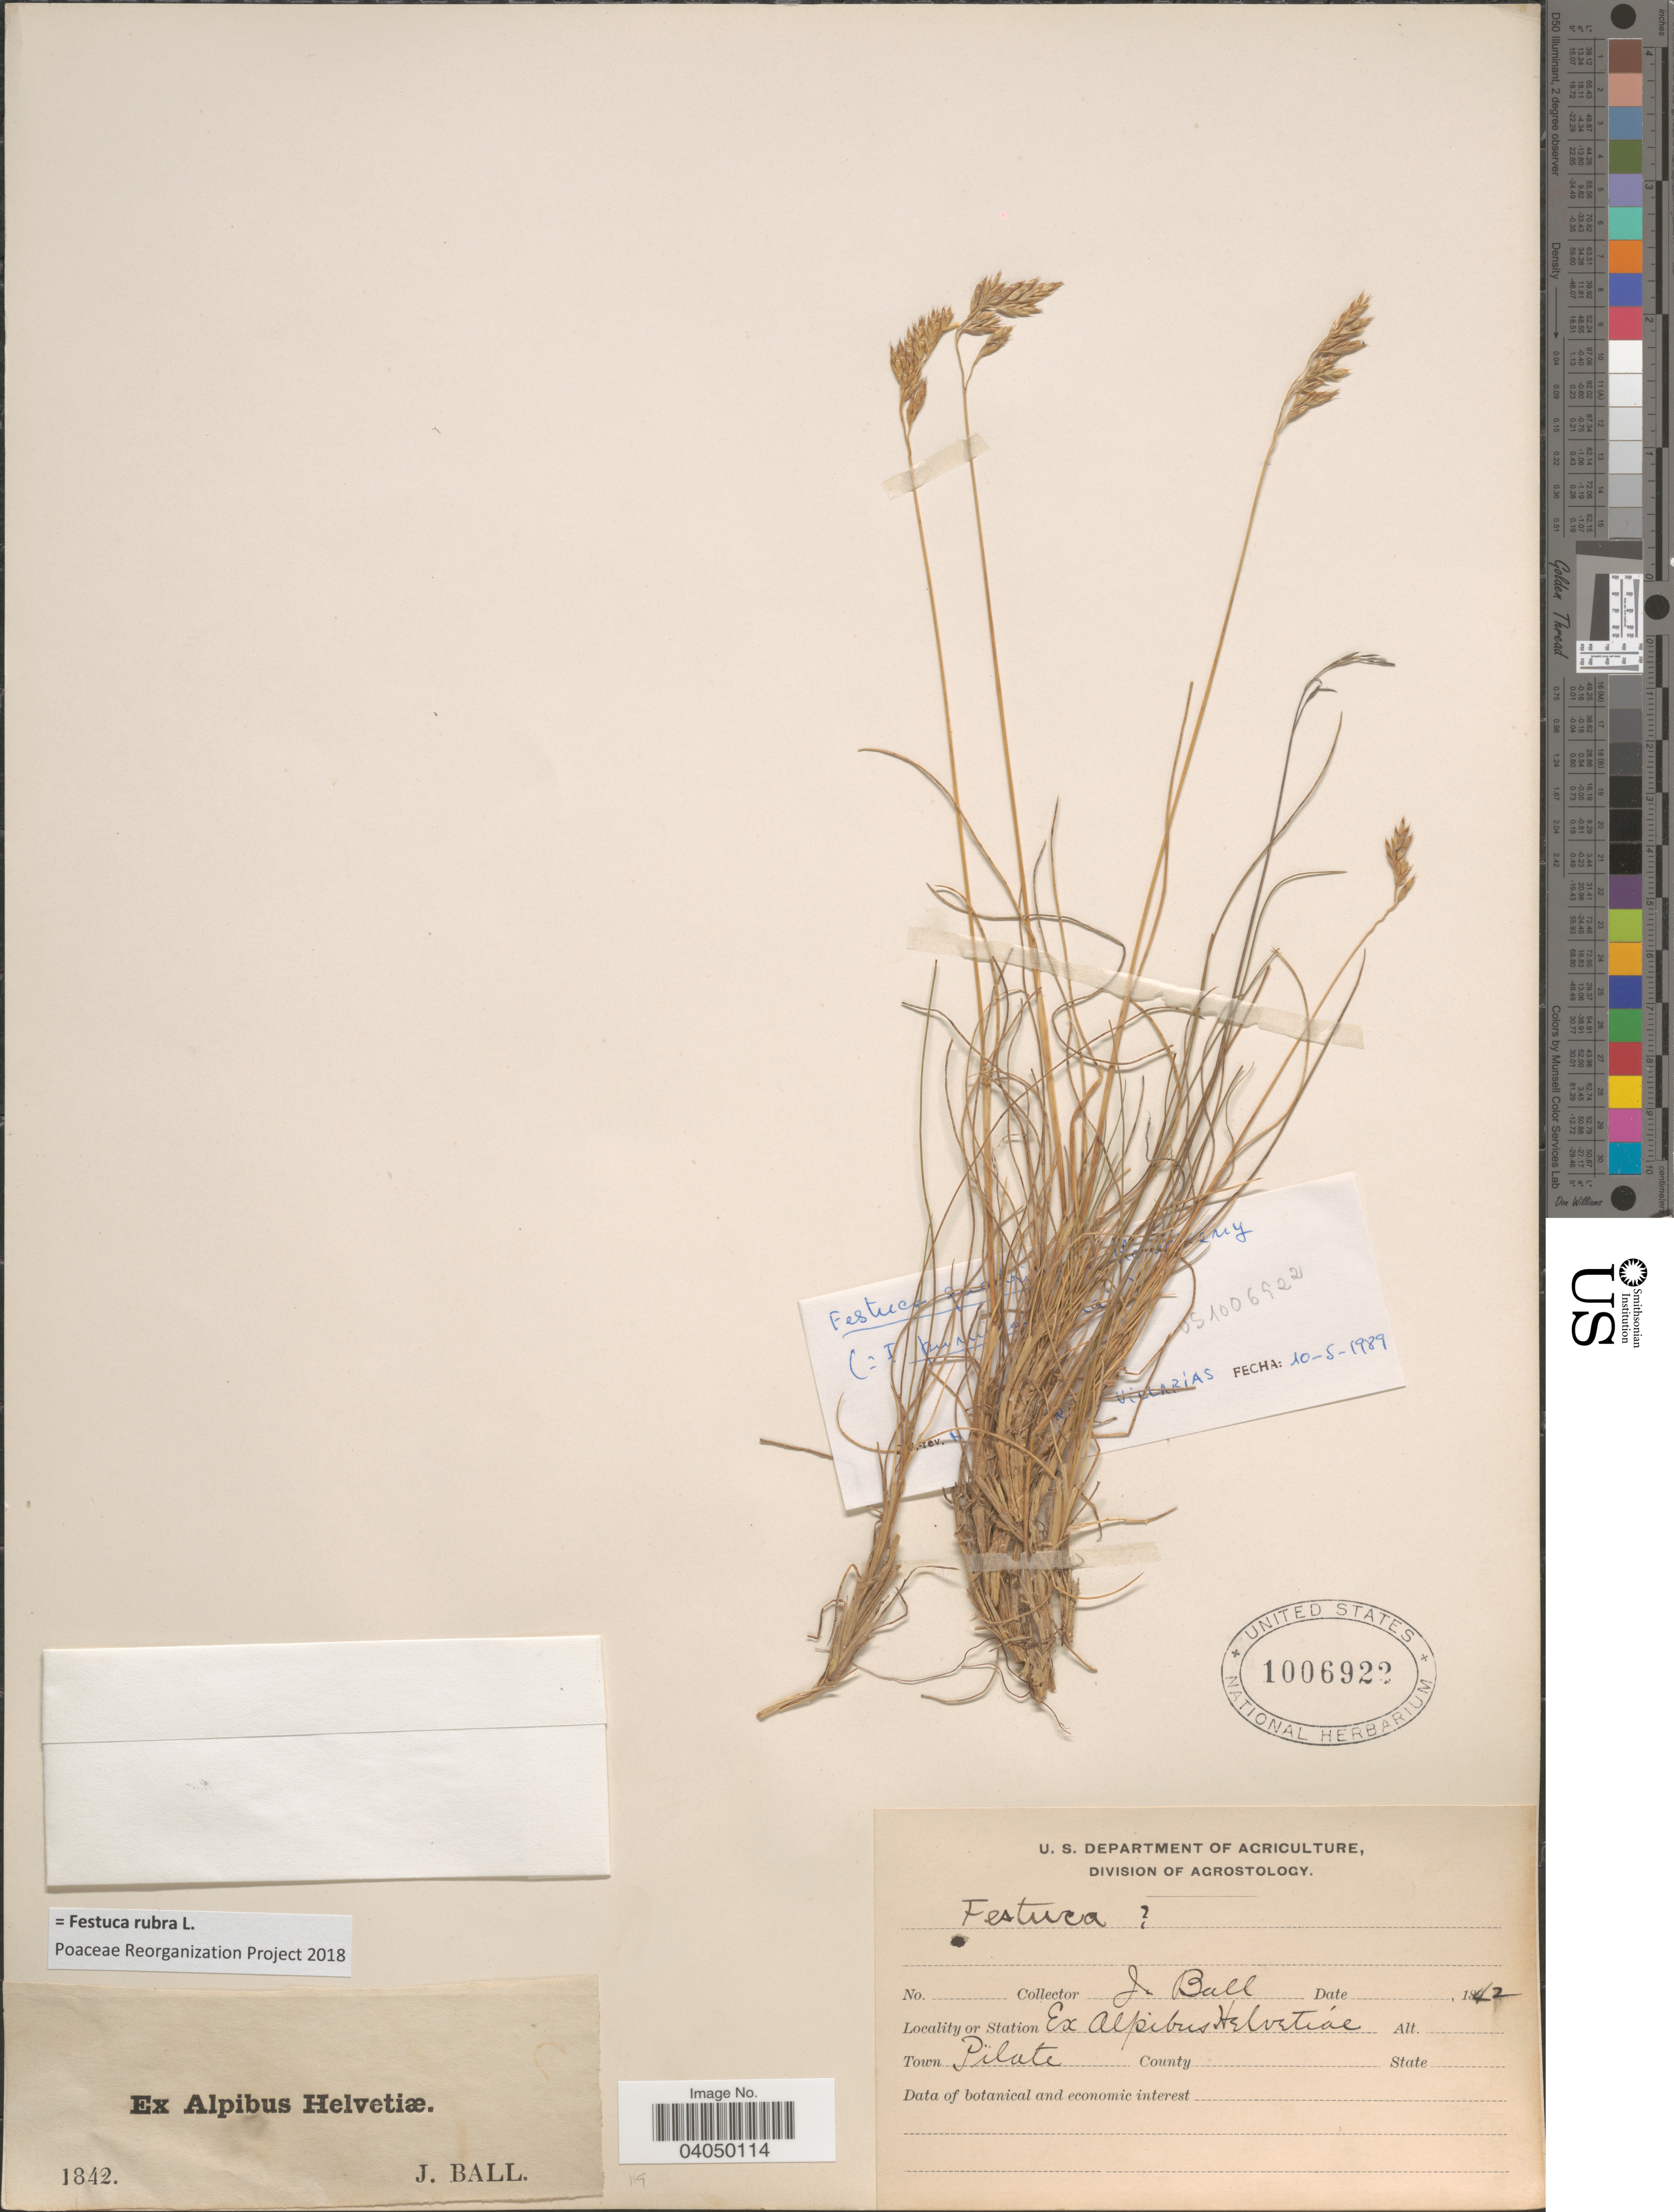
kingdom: Plantae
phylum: Tracheophyta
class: Liliopsida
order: Poales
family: Poaceae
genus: Festuca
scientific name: Festuca rubra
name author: L.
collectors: J. Ball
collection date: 1842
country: Switzerland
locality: Ex Alpibus Helvetiæ. Town Pilate.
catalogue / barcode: US 1006922